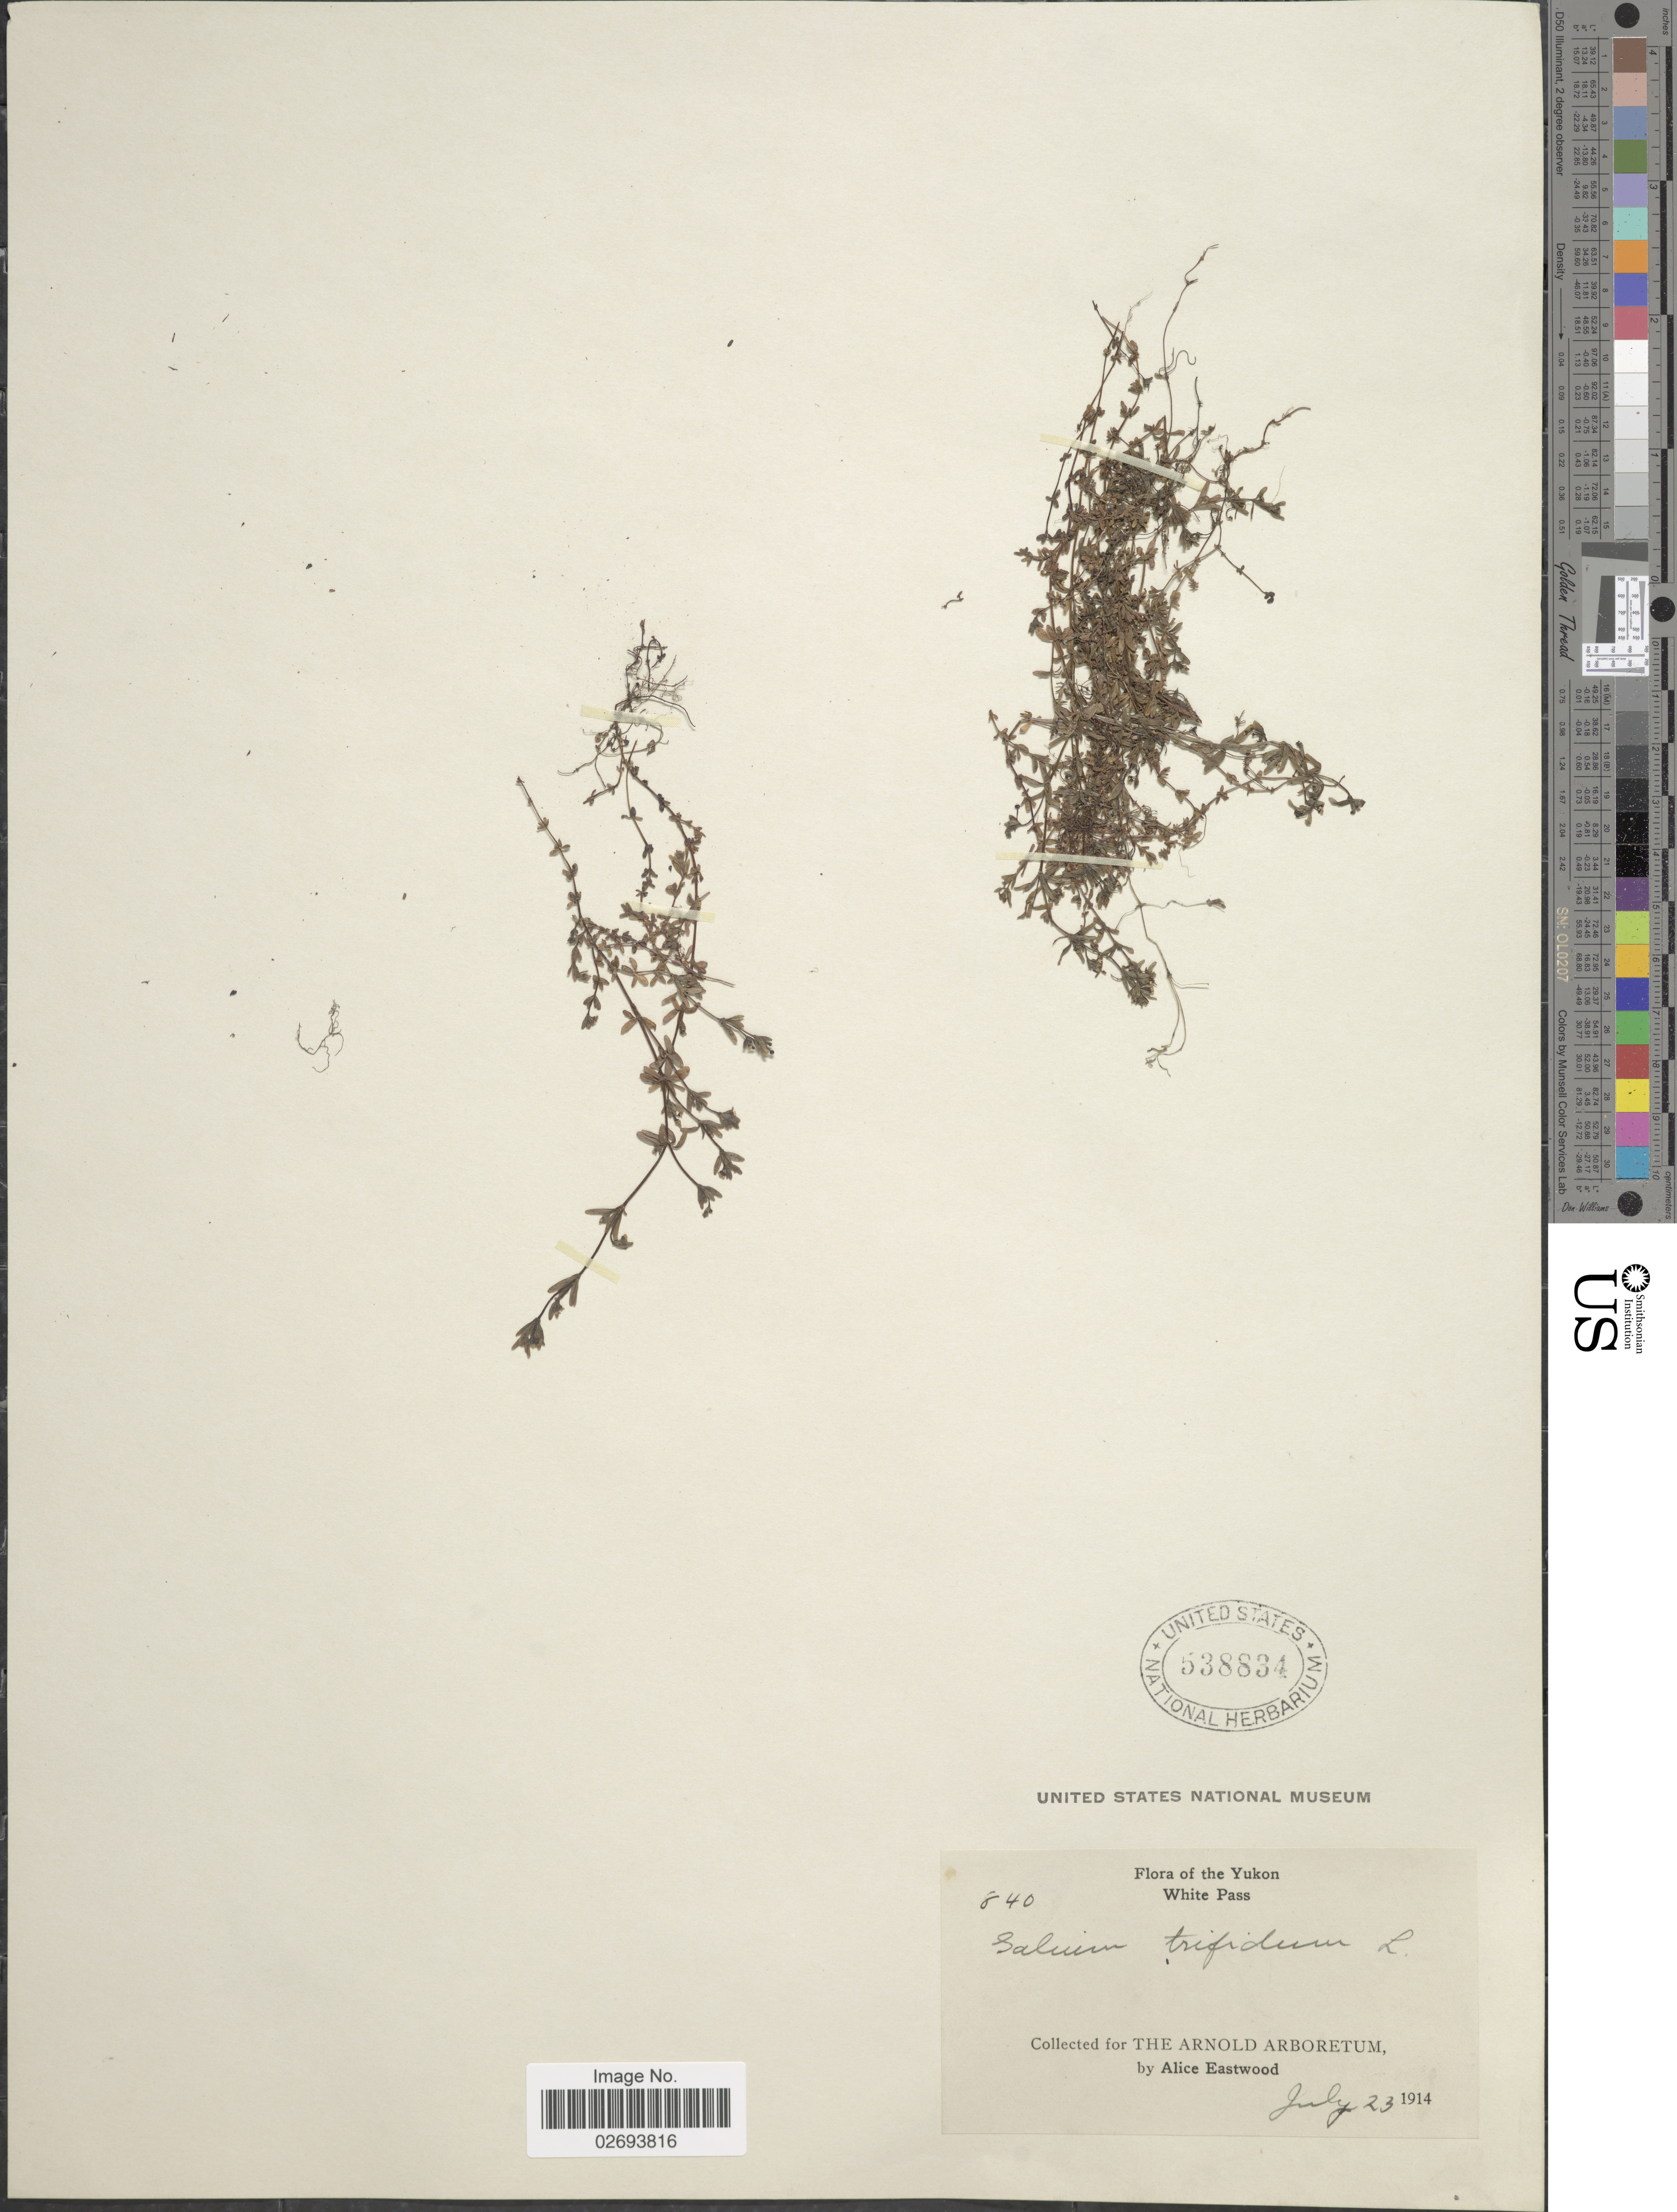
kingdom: Plantae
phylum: Tracheophyta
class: Magnoliopsida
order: Gentianales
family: Rubiaceae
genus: Galium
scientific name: Galium trifidum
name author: L.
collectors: A. Eastwood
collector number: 840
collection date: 1914-07-23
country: Canada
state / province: Yukon Territory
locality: Yukon, White Pass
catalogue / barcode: US 538834